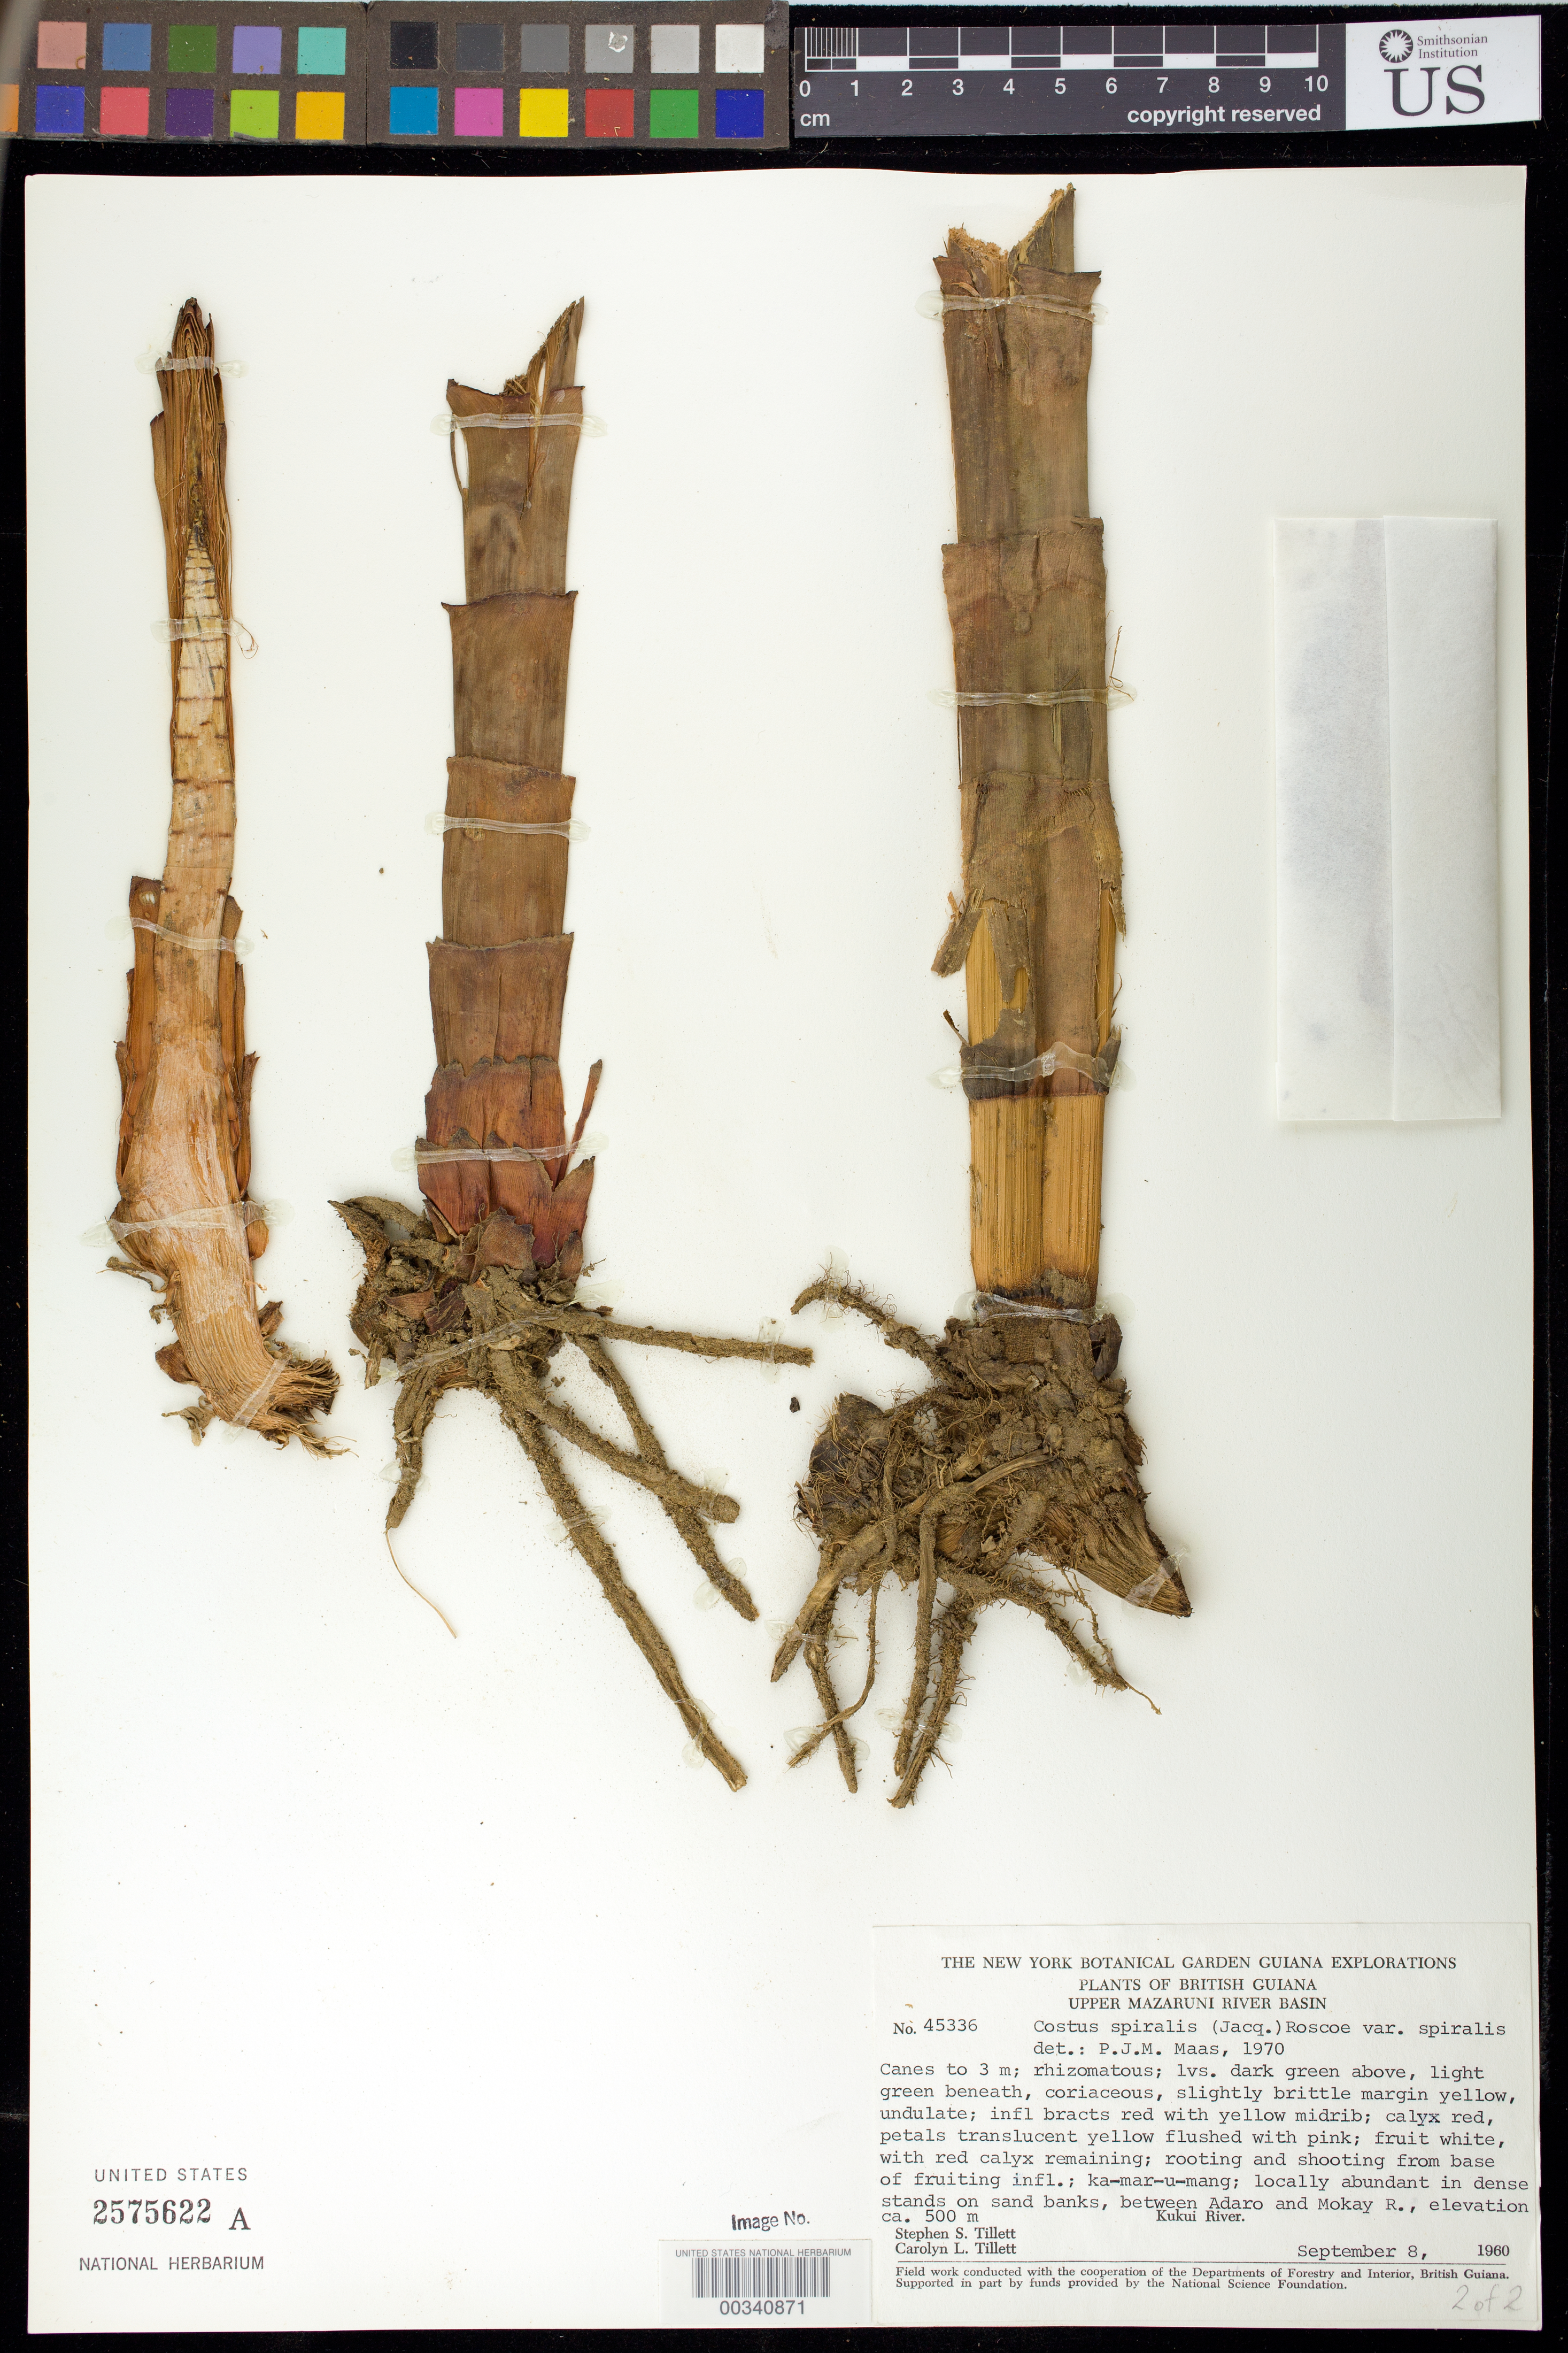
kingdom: Plantae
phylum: Tracheophyta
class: Liliopsida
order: Zingiberales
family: Costaceae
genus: Costus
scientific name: Costus spiralis var. spiralis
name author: (Jacq.) Roscoe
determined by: Maas, Paul J. M.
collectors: S. S. Tillett & C. L. Tillett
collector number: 45336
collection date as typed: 08 Sep 1960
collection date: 1960-09-08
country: Guyana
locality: Plants of british guiana, upper mazaruni river basin, locally abundant in dense stands on sand banks, between adaro and mokay r.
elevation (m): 500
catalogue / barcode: US 2575622A